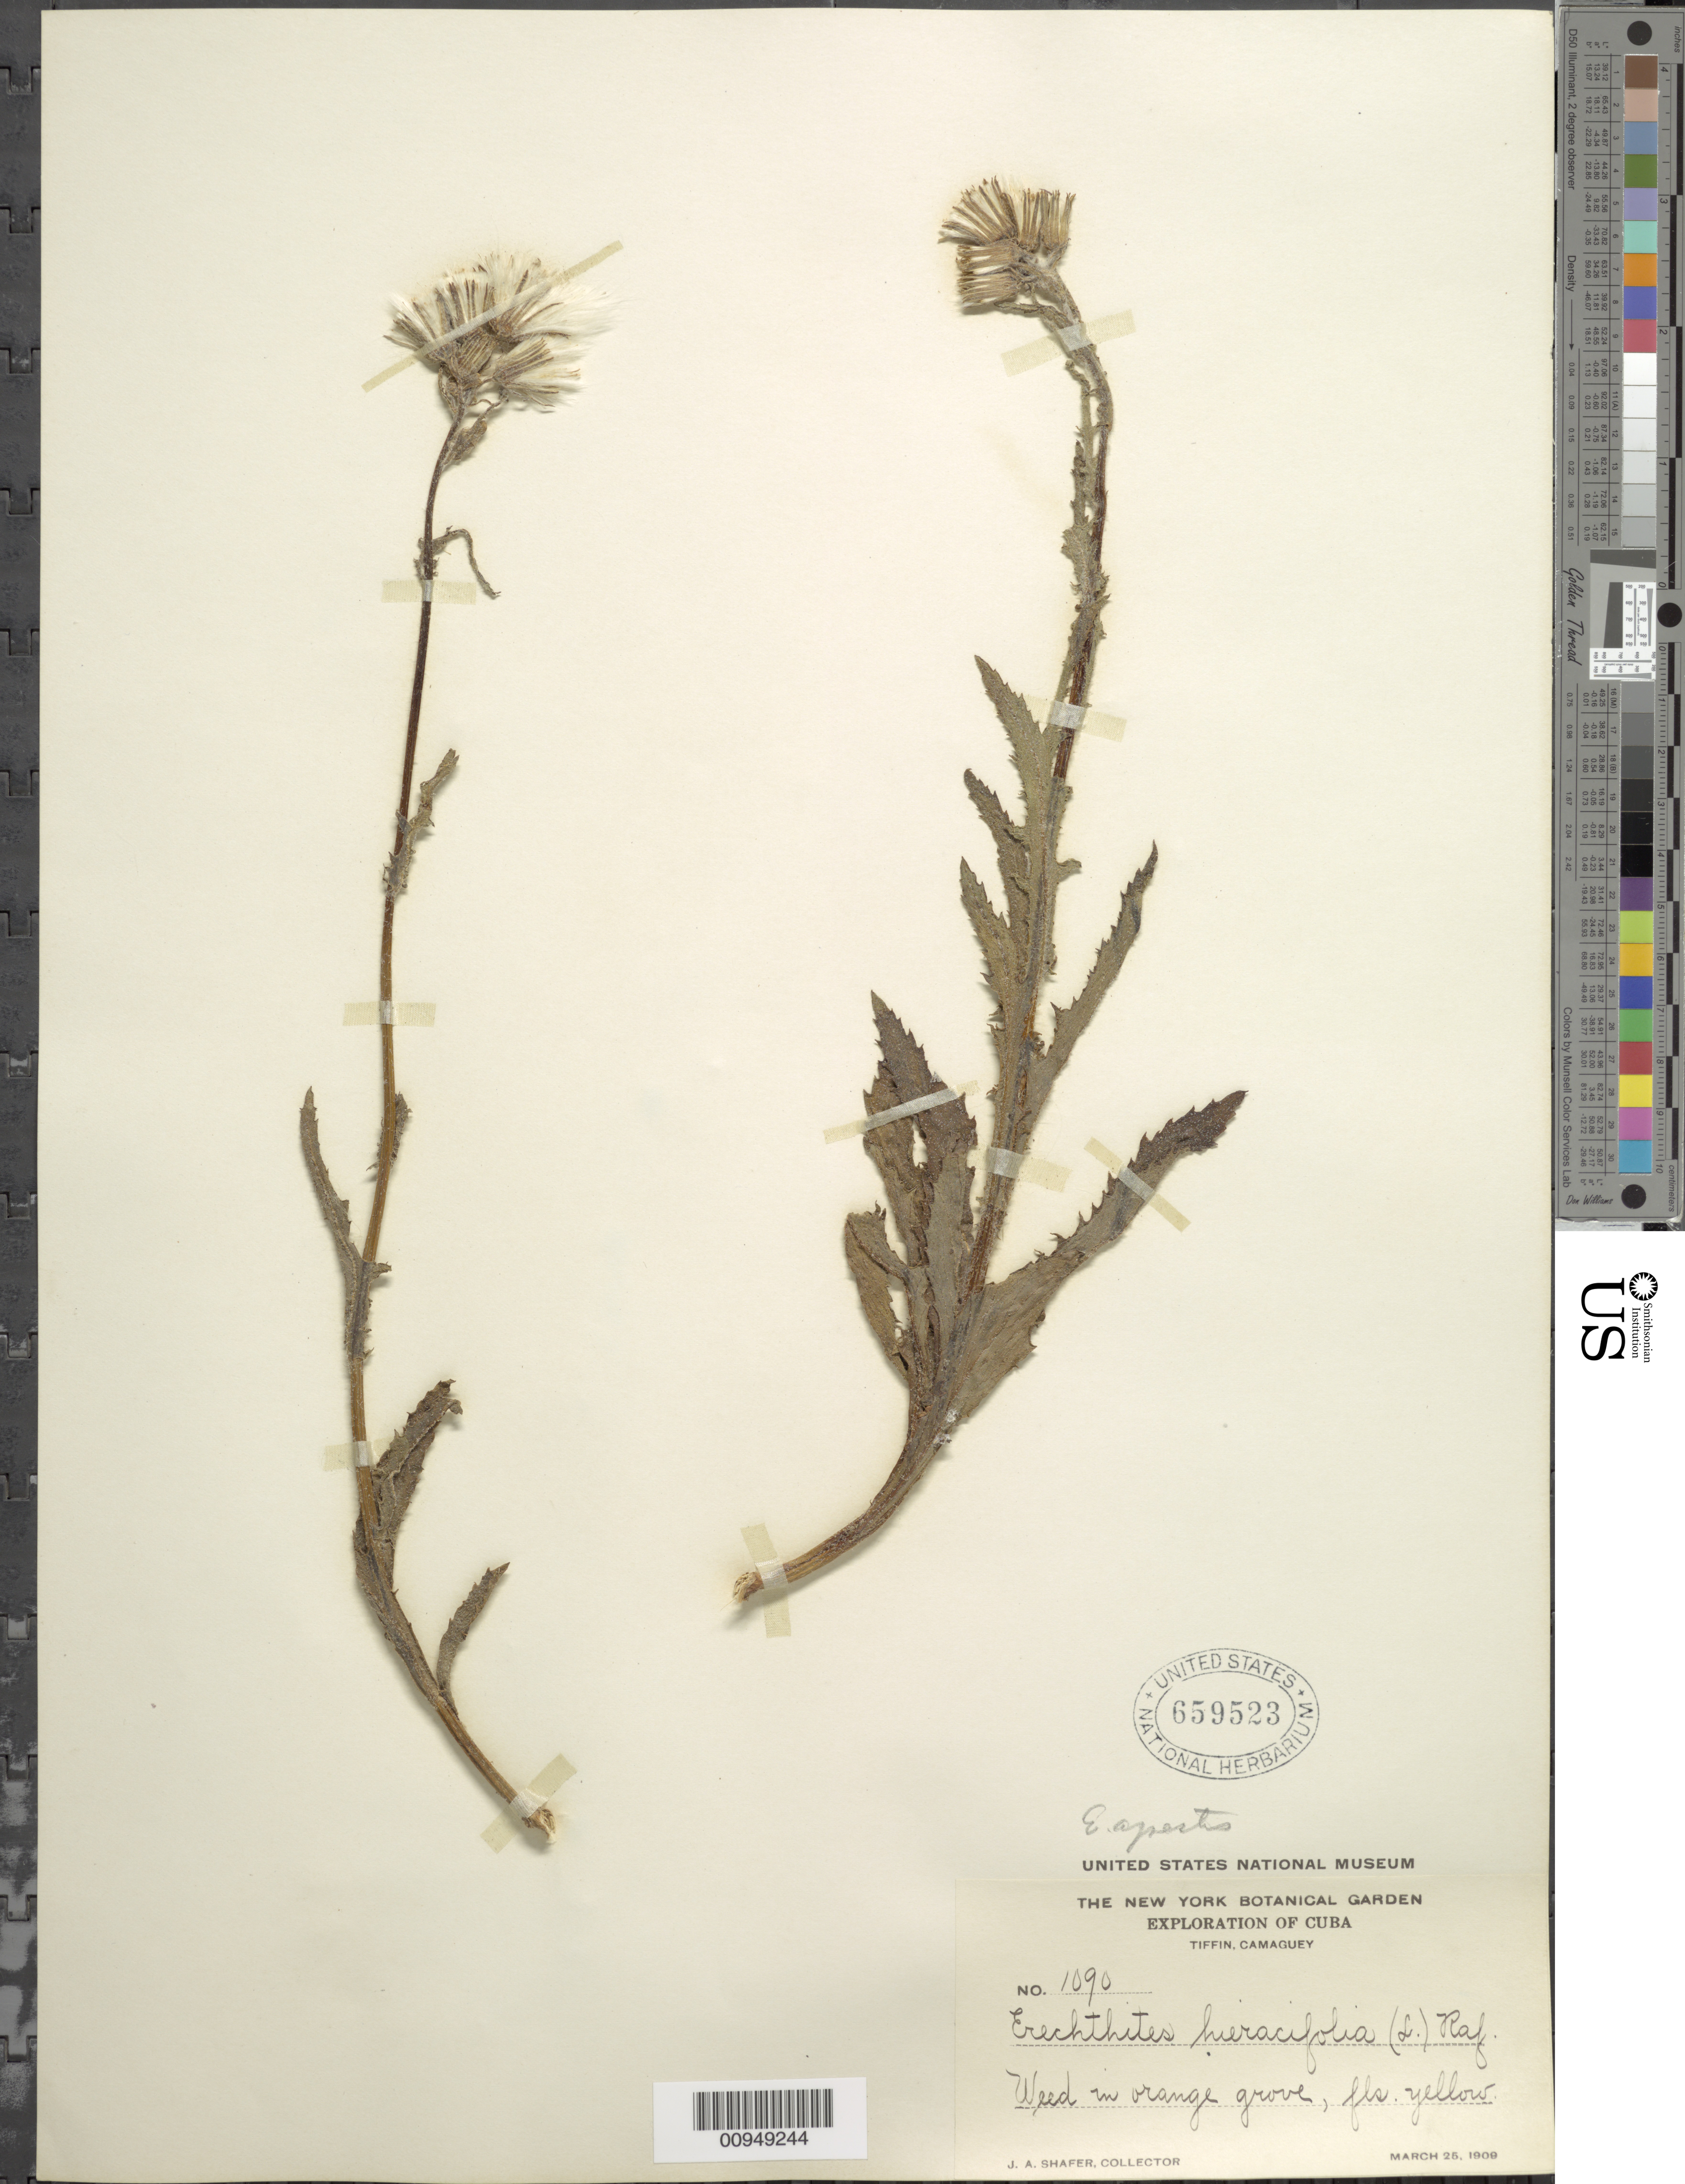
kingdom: Plantae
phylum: Tracheophyta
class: Magnoliopsida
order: Asterales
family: Asteraceae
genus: Erechtites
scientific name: Erechtites hieraciifolius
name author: (L.) Raf. ex DC.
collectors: J. A. Shafer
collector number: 1090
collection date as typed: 25 Mar 1909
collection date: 1909-03-25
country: Cuba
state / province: Camagüey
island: Cuba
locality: Tiffin, orange grove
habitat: In orange grove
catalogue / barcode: US 659523